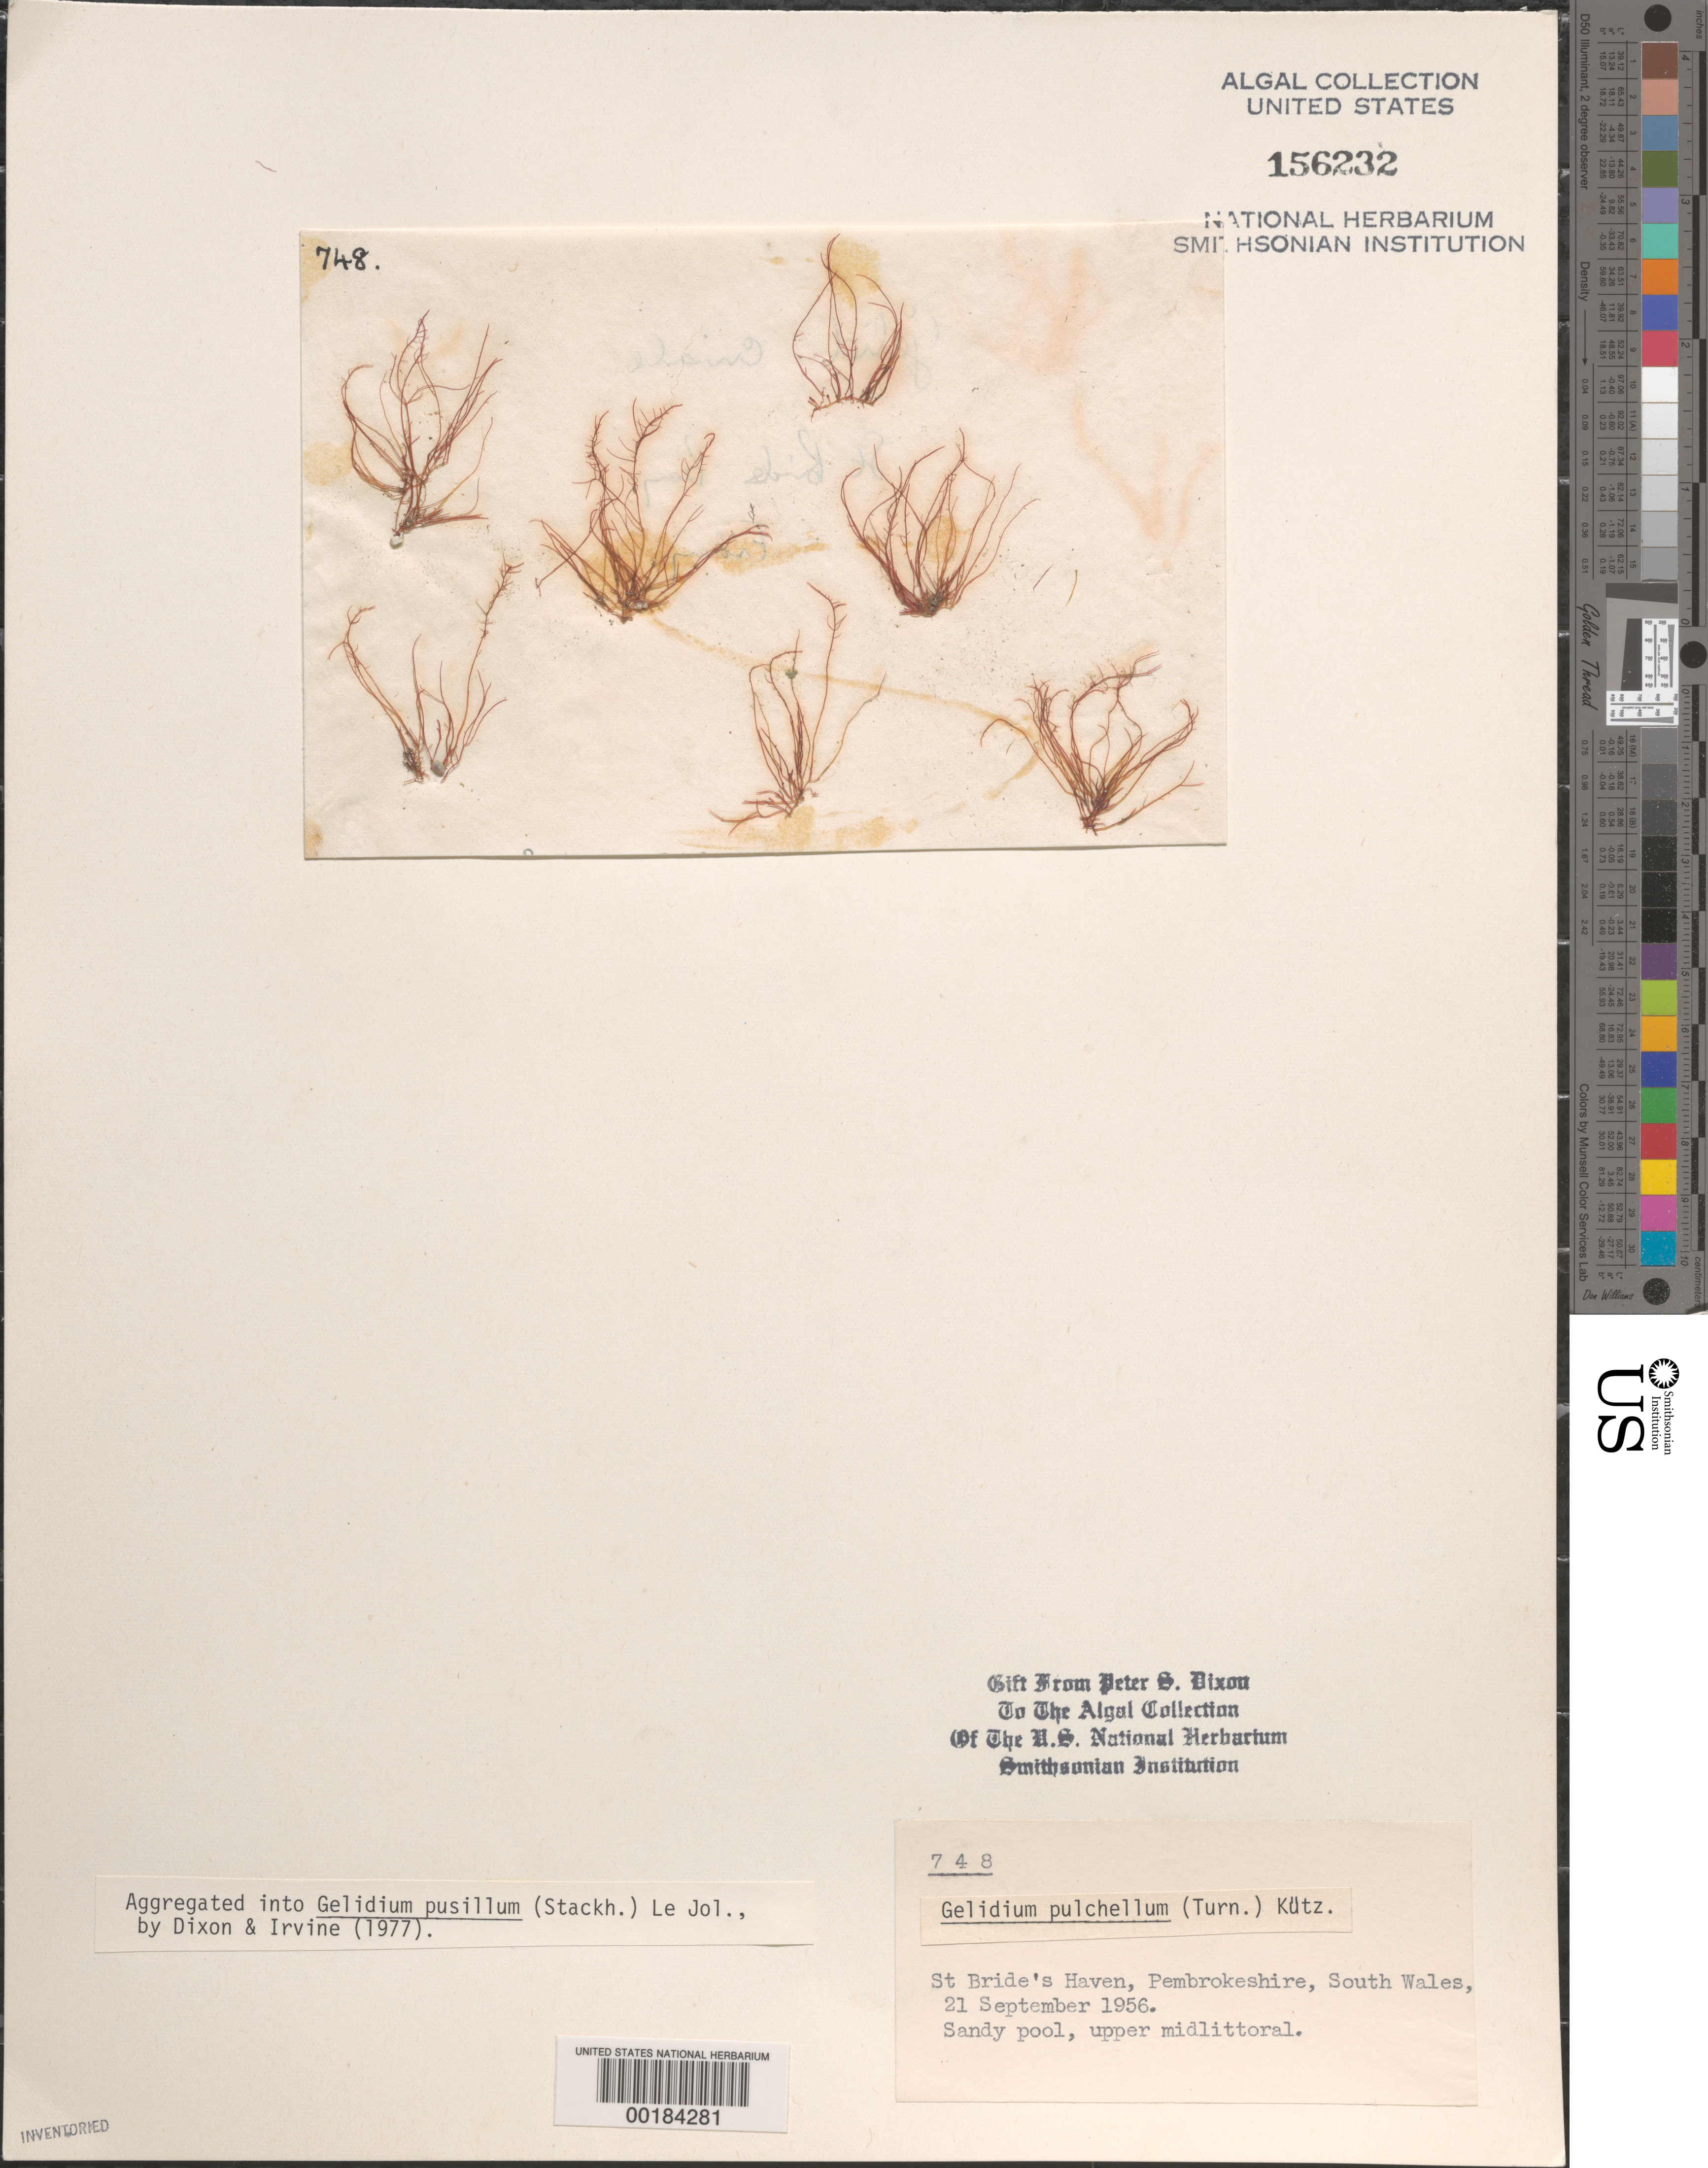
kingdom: Plantae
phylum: Rhodophyta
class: Florideophyceae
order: Gelidiales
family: Gelidiaceae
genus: Gelidium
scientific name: Gelidium pusillum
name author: (Stackh.) Le Jol.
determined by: Dixon, P. S.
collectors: P. S. Dixon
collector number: PSD 748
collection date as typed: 21 Sep 1956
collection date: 1956-09-21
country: United Kingdom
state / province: Wales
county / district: Dyfed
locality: St. Bride's Haven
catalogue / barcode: US 156232